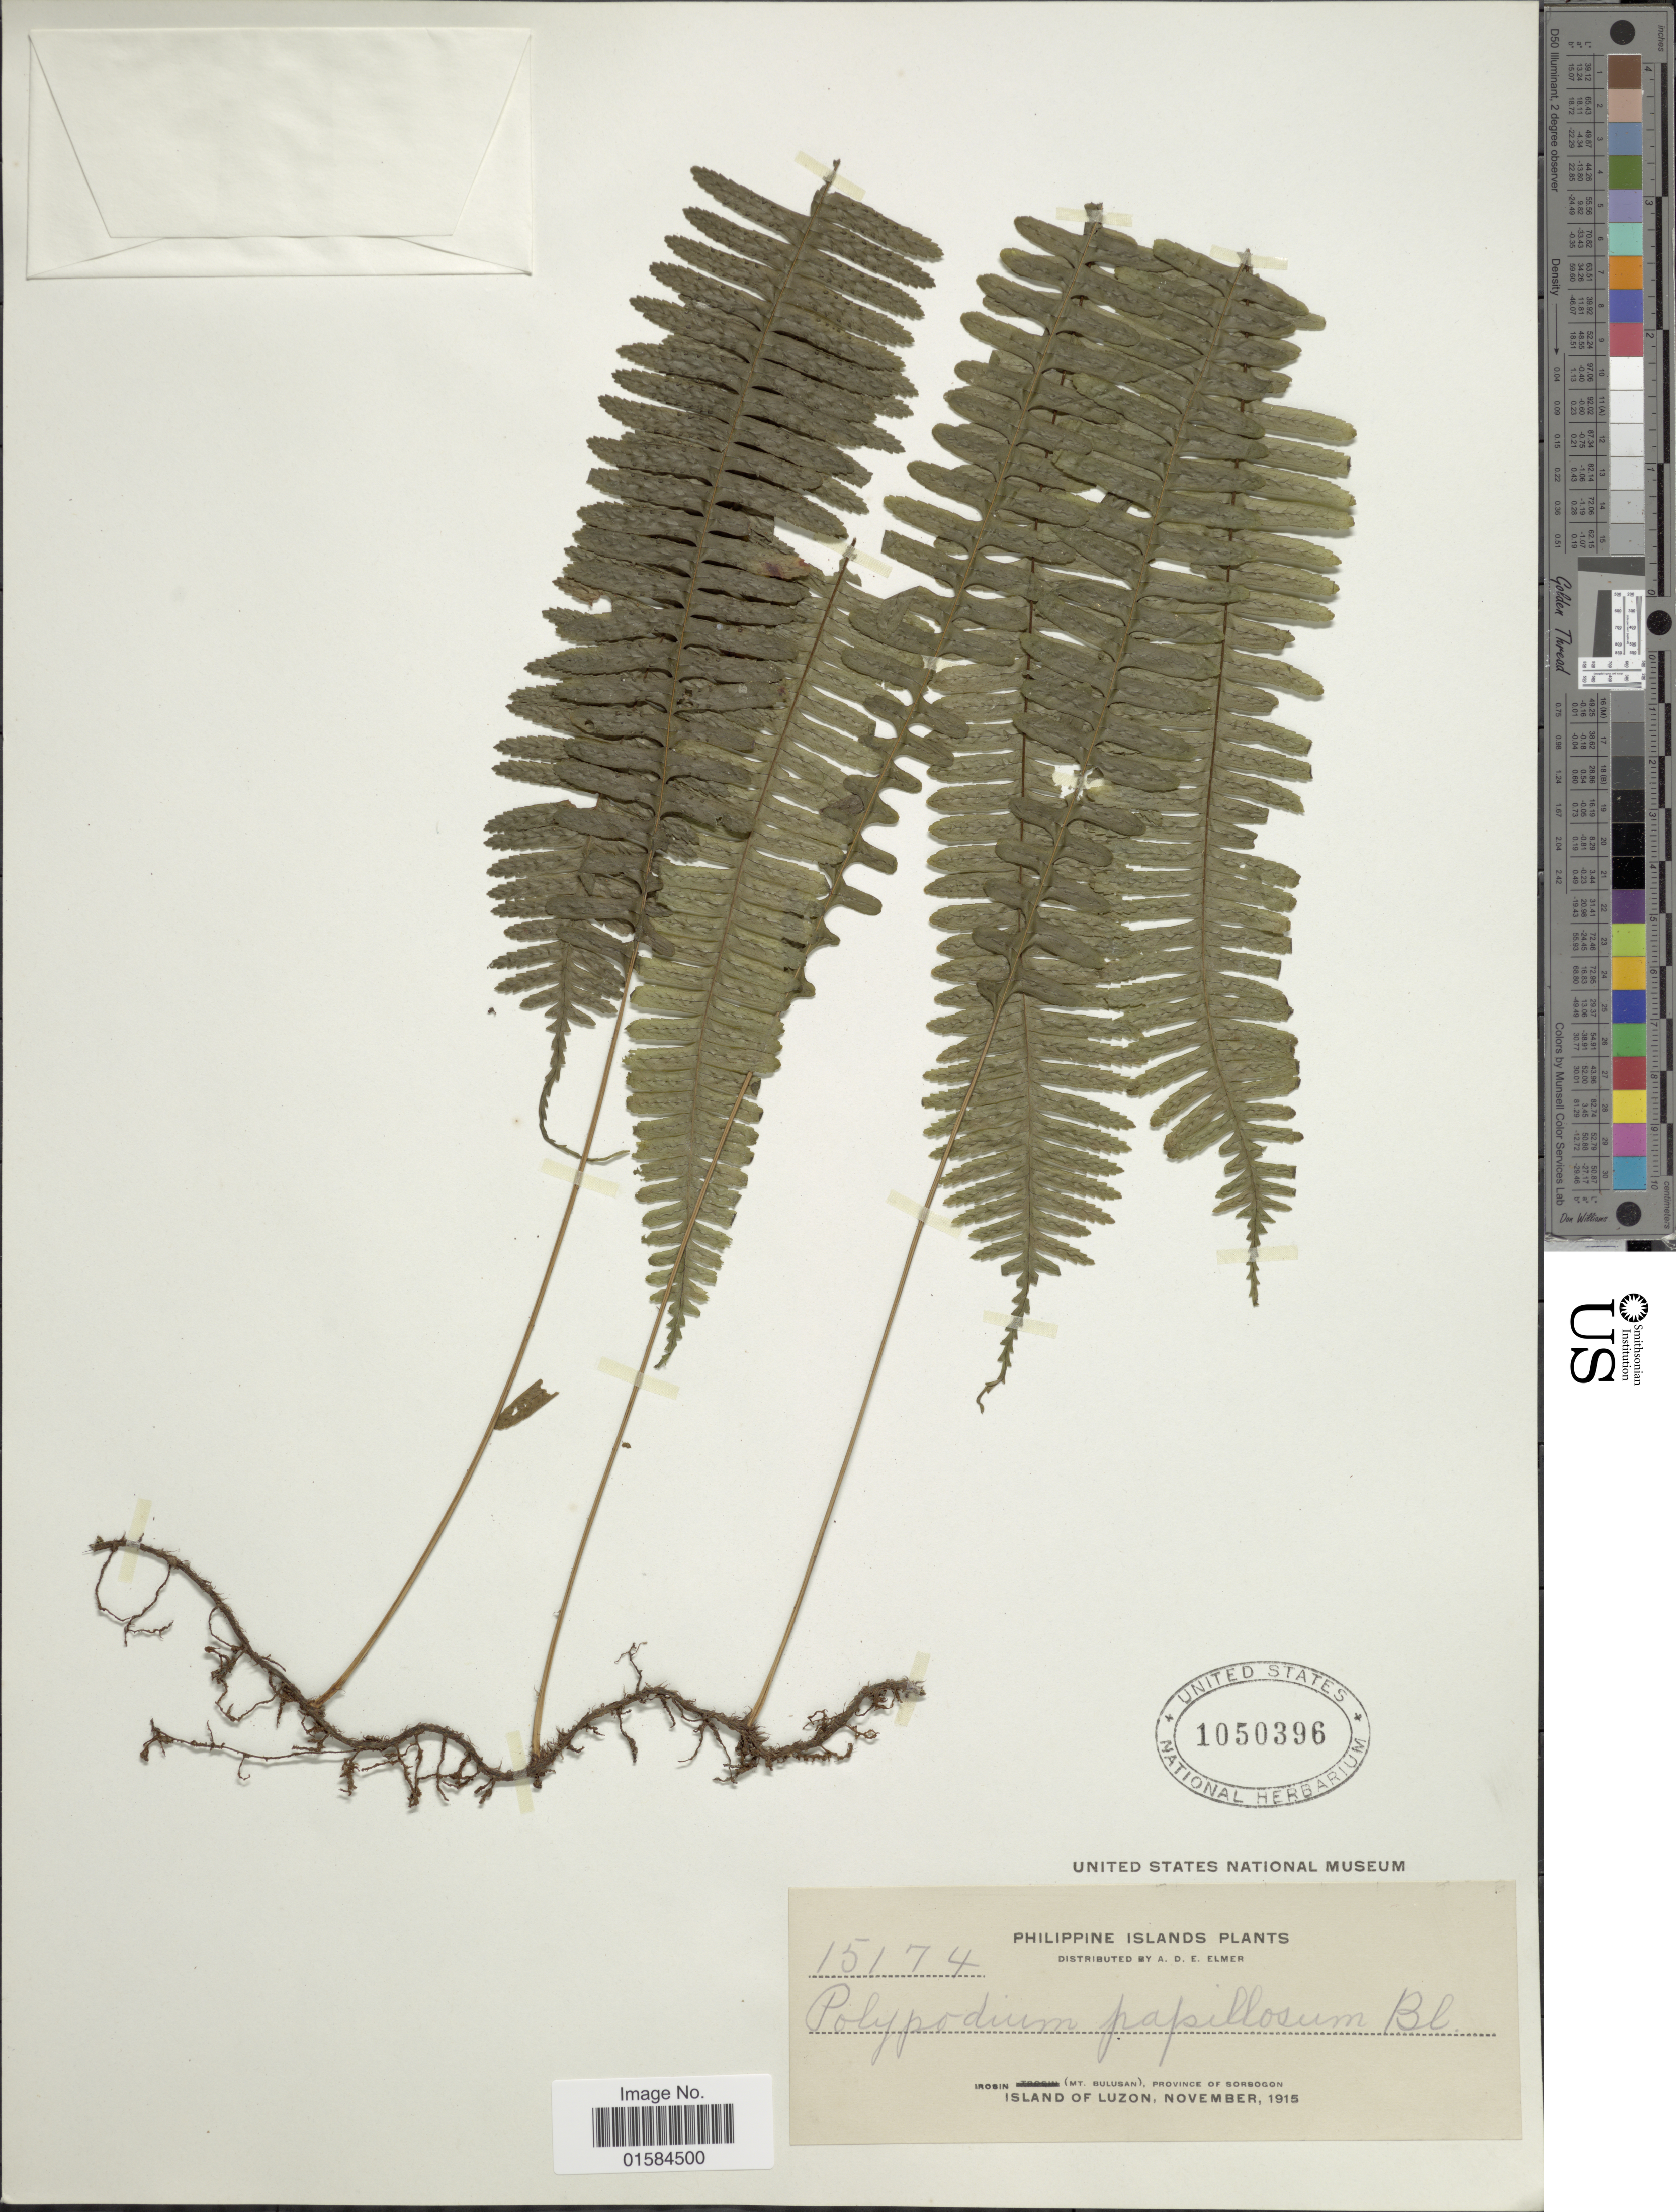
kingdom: Plantae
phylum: Tracheophyta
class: Polypodiopsida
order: Polypodiales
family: Polypodiaceae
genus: Thylacopteris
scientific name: Thylacopteris papillosa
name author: (Blume) Kunze ex J. Sm.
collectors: A. D. E. Elmer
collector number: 15174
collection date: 1915-11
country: Philippines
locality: Philippine Islands, Irosin (Mt. Bulusan), province of Sorsogon, Island of Luzon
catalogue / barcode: US 1050396